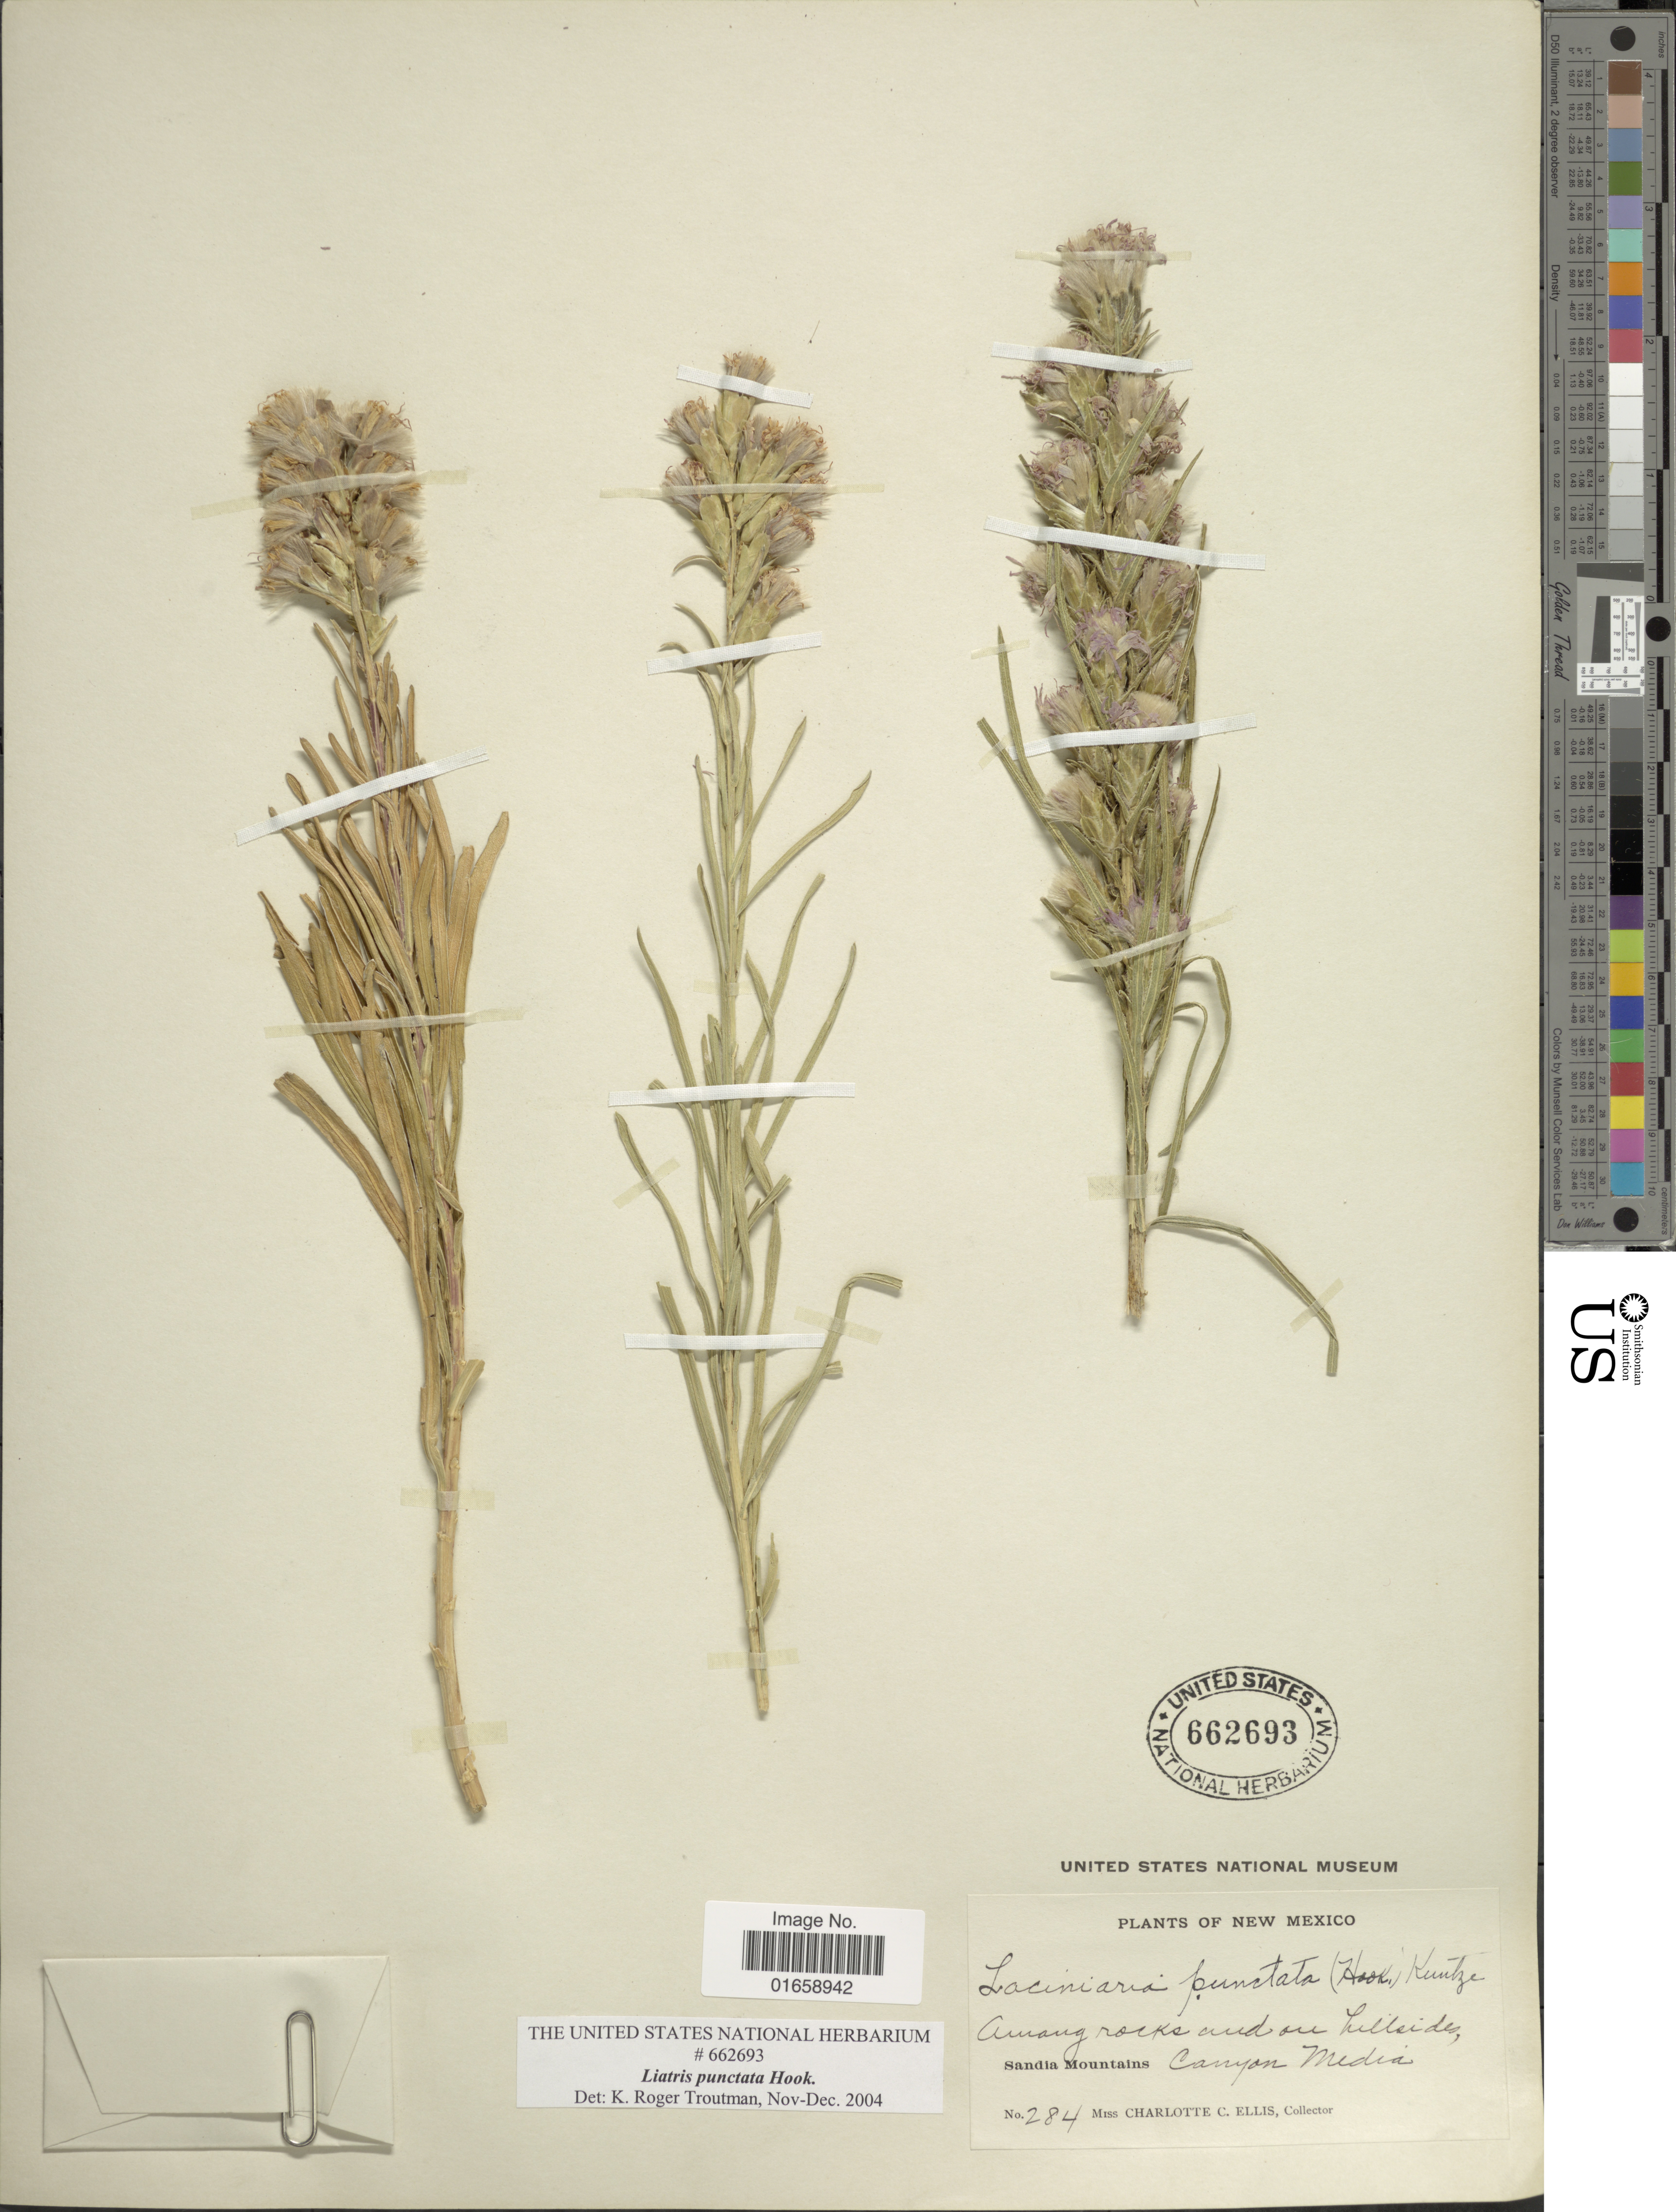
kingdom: Plantae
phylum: Tracheophyta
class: Magnoliopsida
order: Asterales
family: Asteraceae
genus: Liatris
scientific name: Liatris punctata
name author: Hook.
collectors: C. C. Ellis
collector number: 284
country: United States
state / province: New Mexico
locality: Among rocks and on hillside, Sandia Mountains, Canyon Media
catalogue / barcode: US 662693